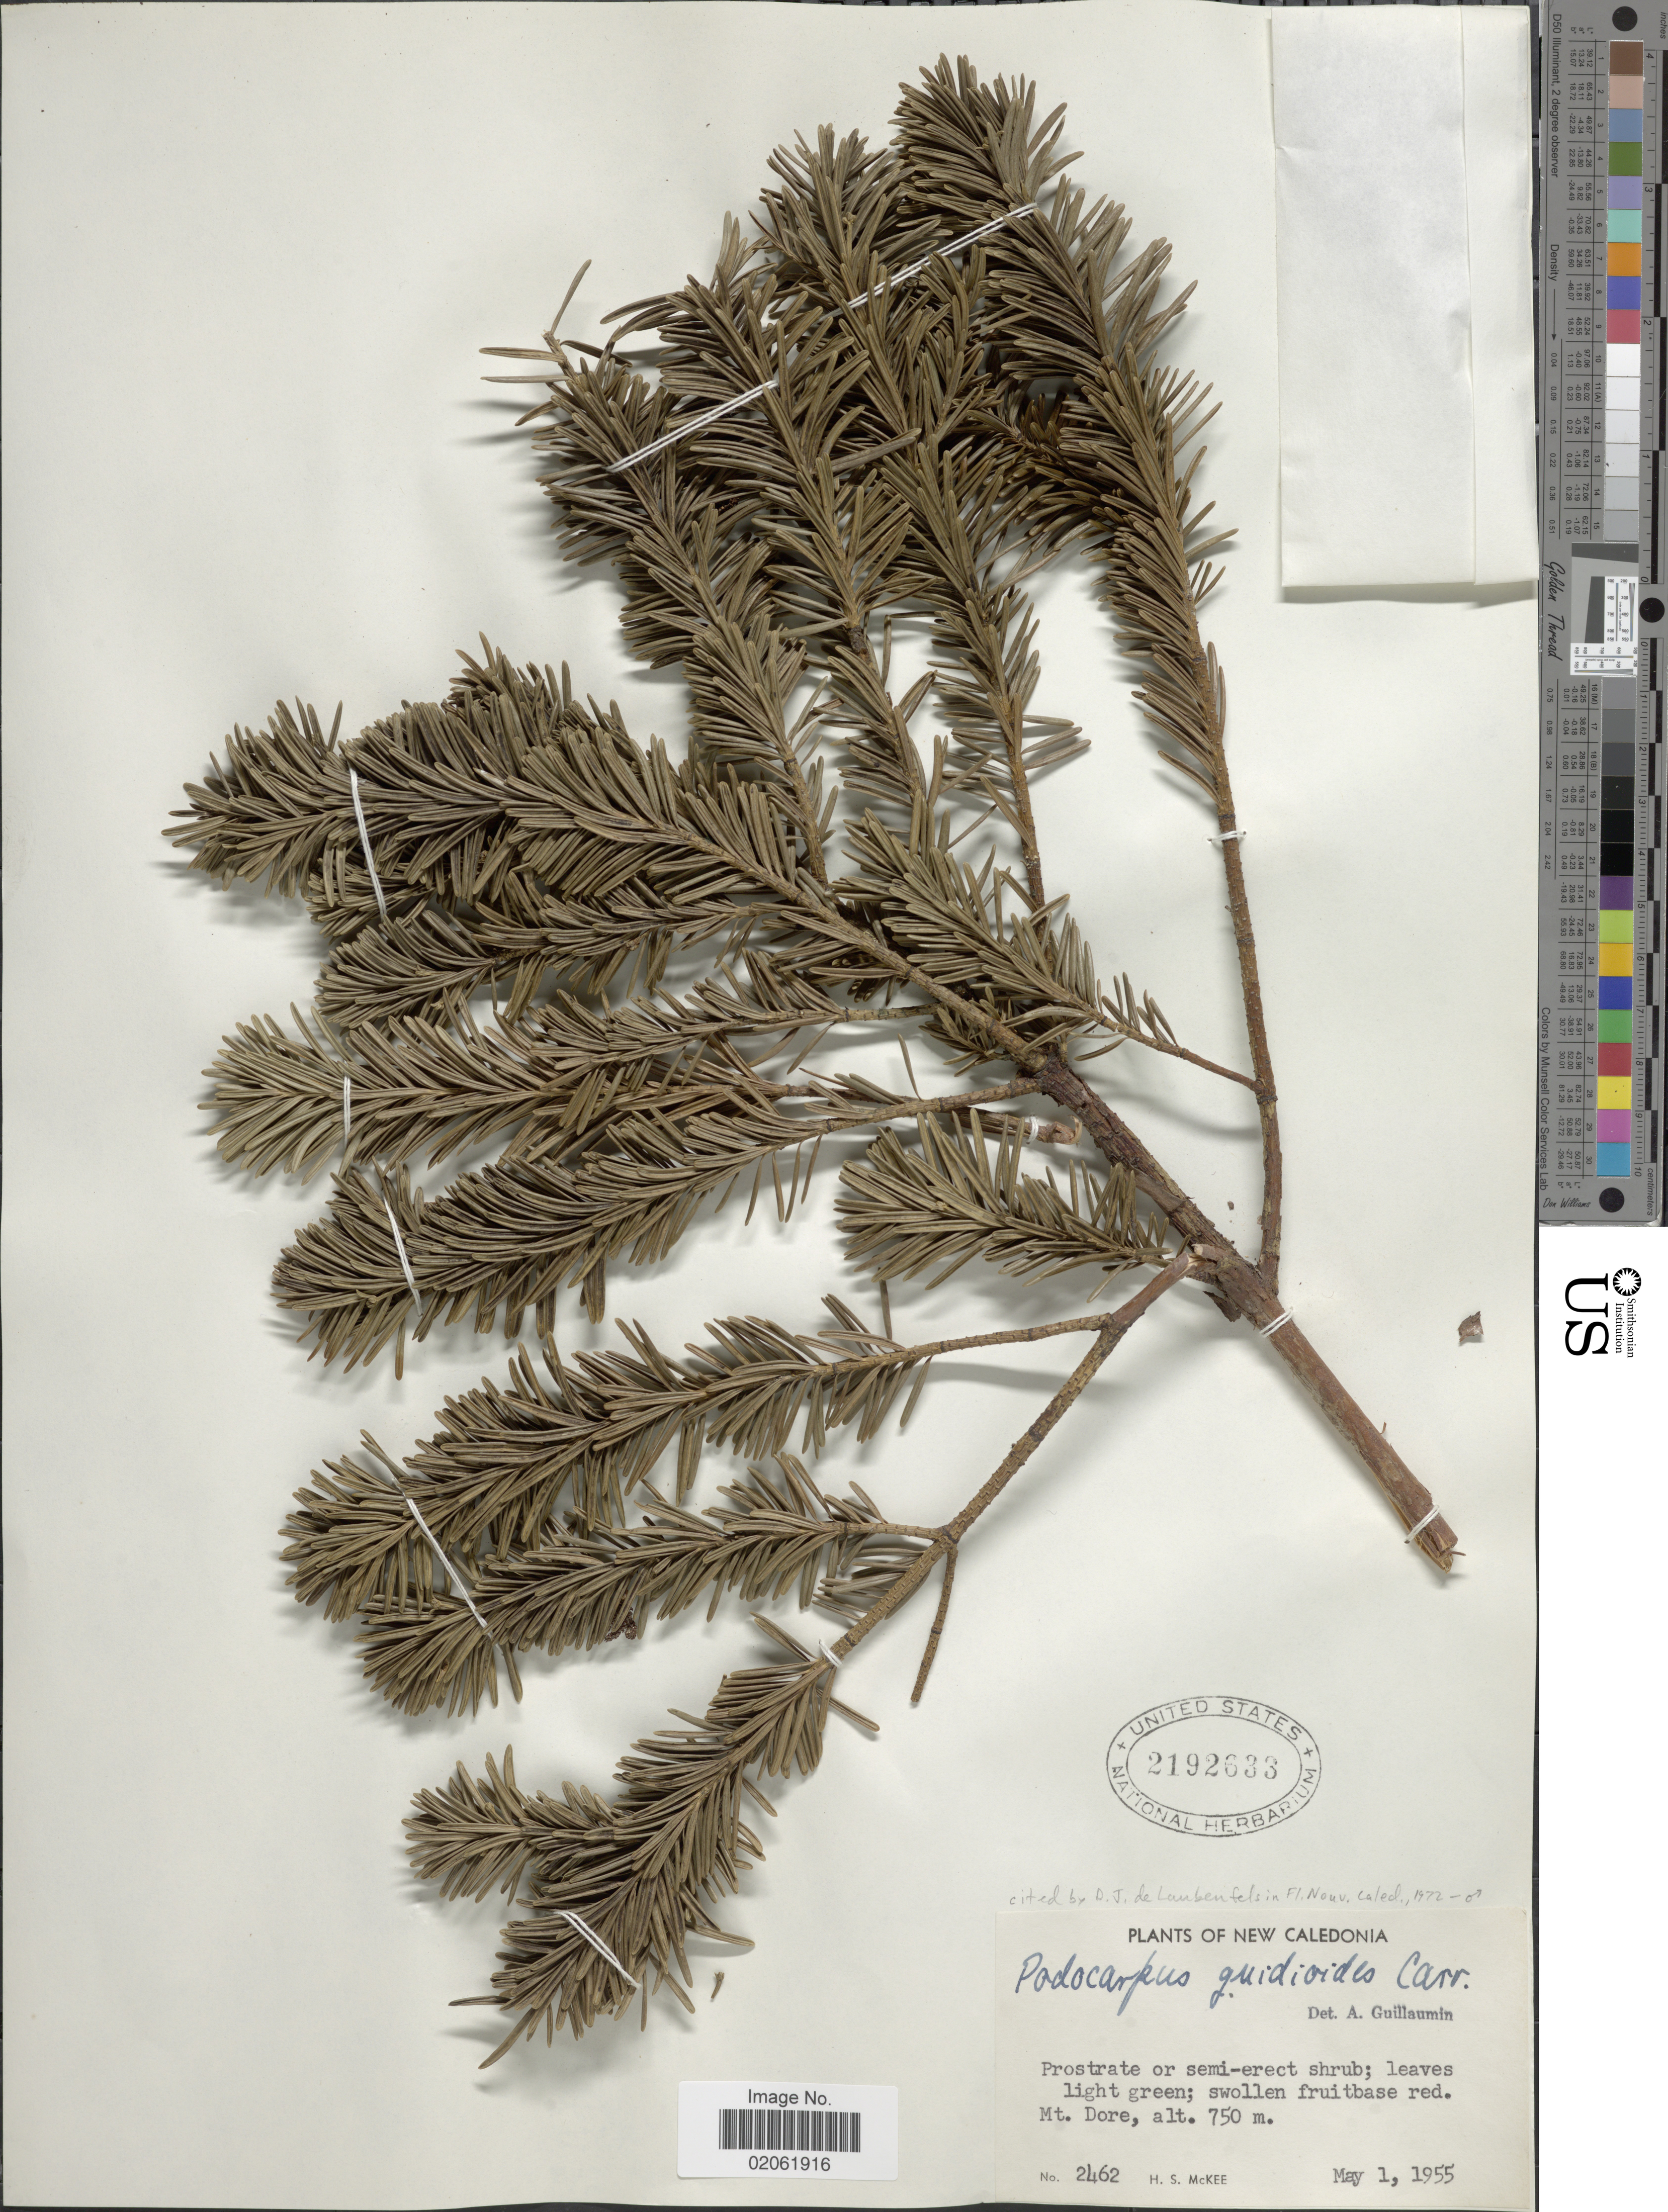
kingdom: Plantae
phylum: Tracheophyta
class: Pinopsida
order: Pinales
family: Podocarpaceae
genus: Podocarpus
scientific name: Podocarpus gnidioides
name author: Carrière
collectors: H. S. McKee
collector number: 2462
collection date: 1955-05-01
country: New Caledonia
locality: New Caledonia, Mt. Dore.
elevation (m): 750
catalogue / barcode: US 2192633